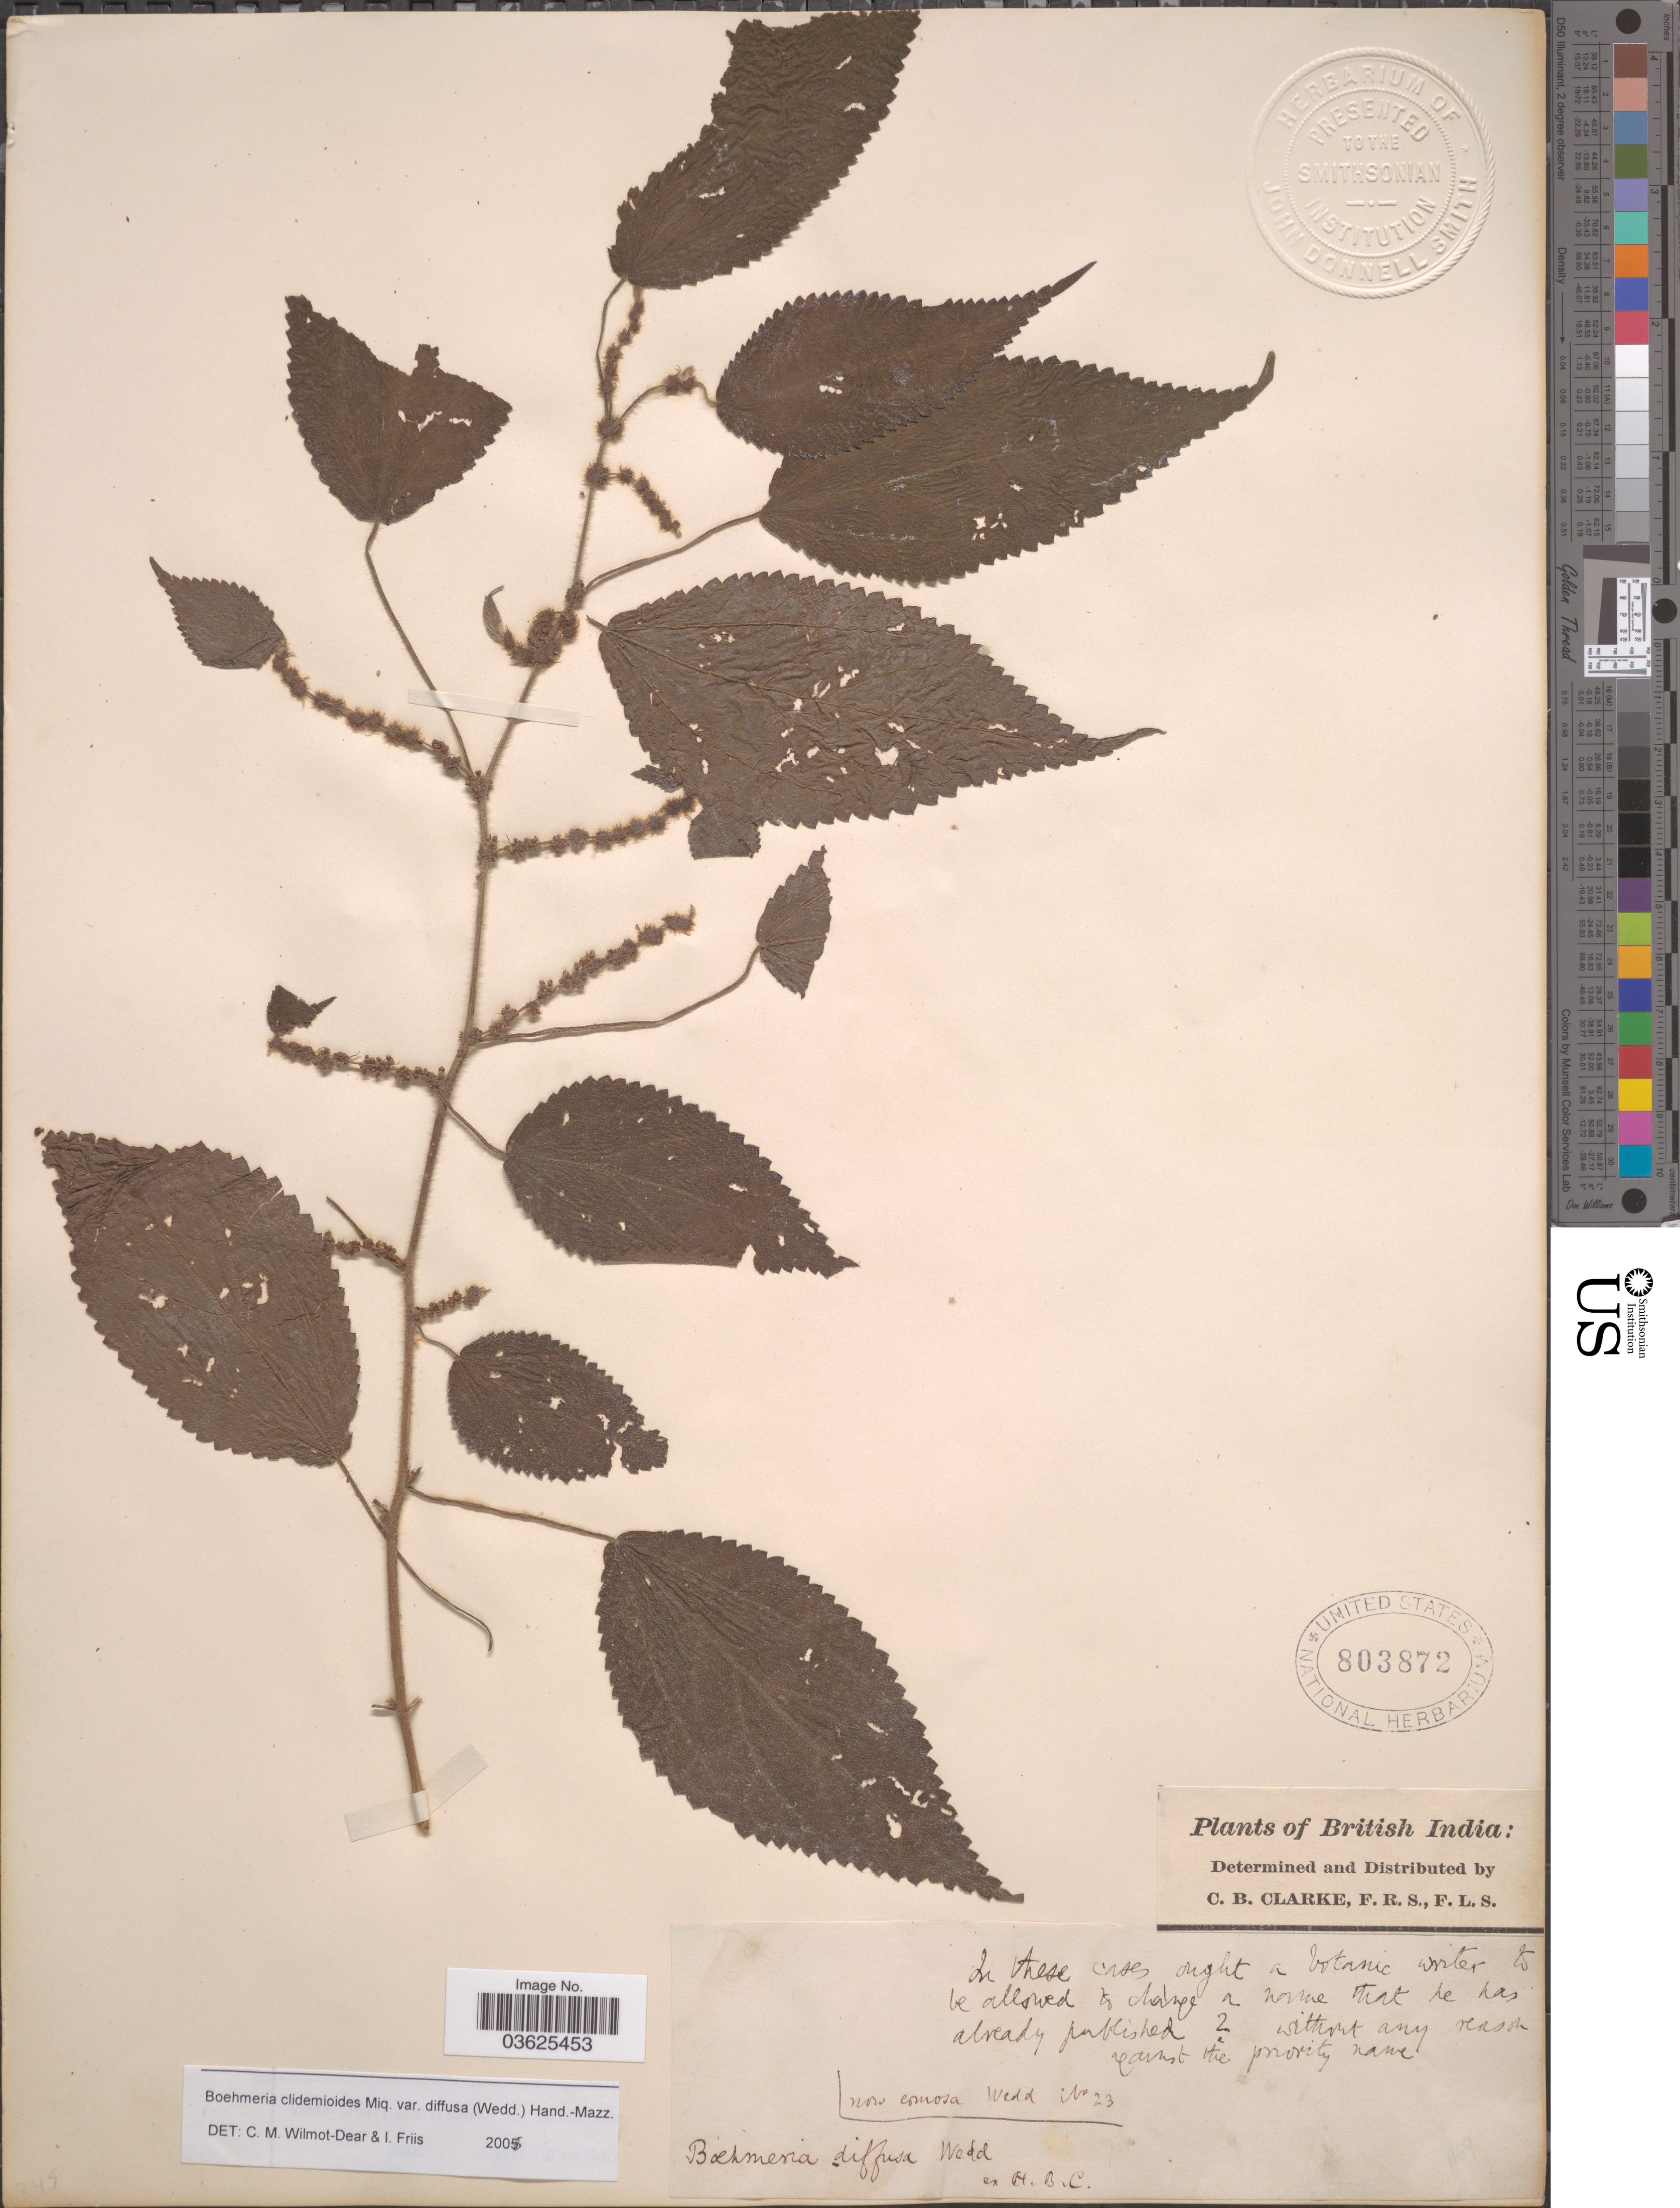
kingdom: Plantae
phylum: Tracheophyta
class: Magnoliopsida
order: Rosales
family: Urticaceae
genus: Boehmeria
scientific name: Boehmeria diffusa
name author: Wedd.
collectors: C. B. Clarke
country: India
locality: British India. "ex H.B.C." [Hort. Bot. Calcutta?]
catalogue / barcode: US 803872